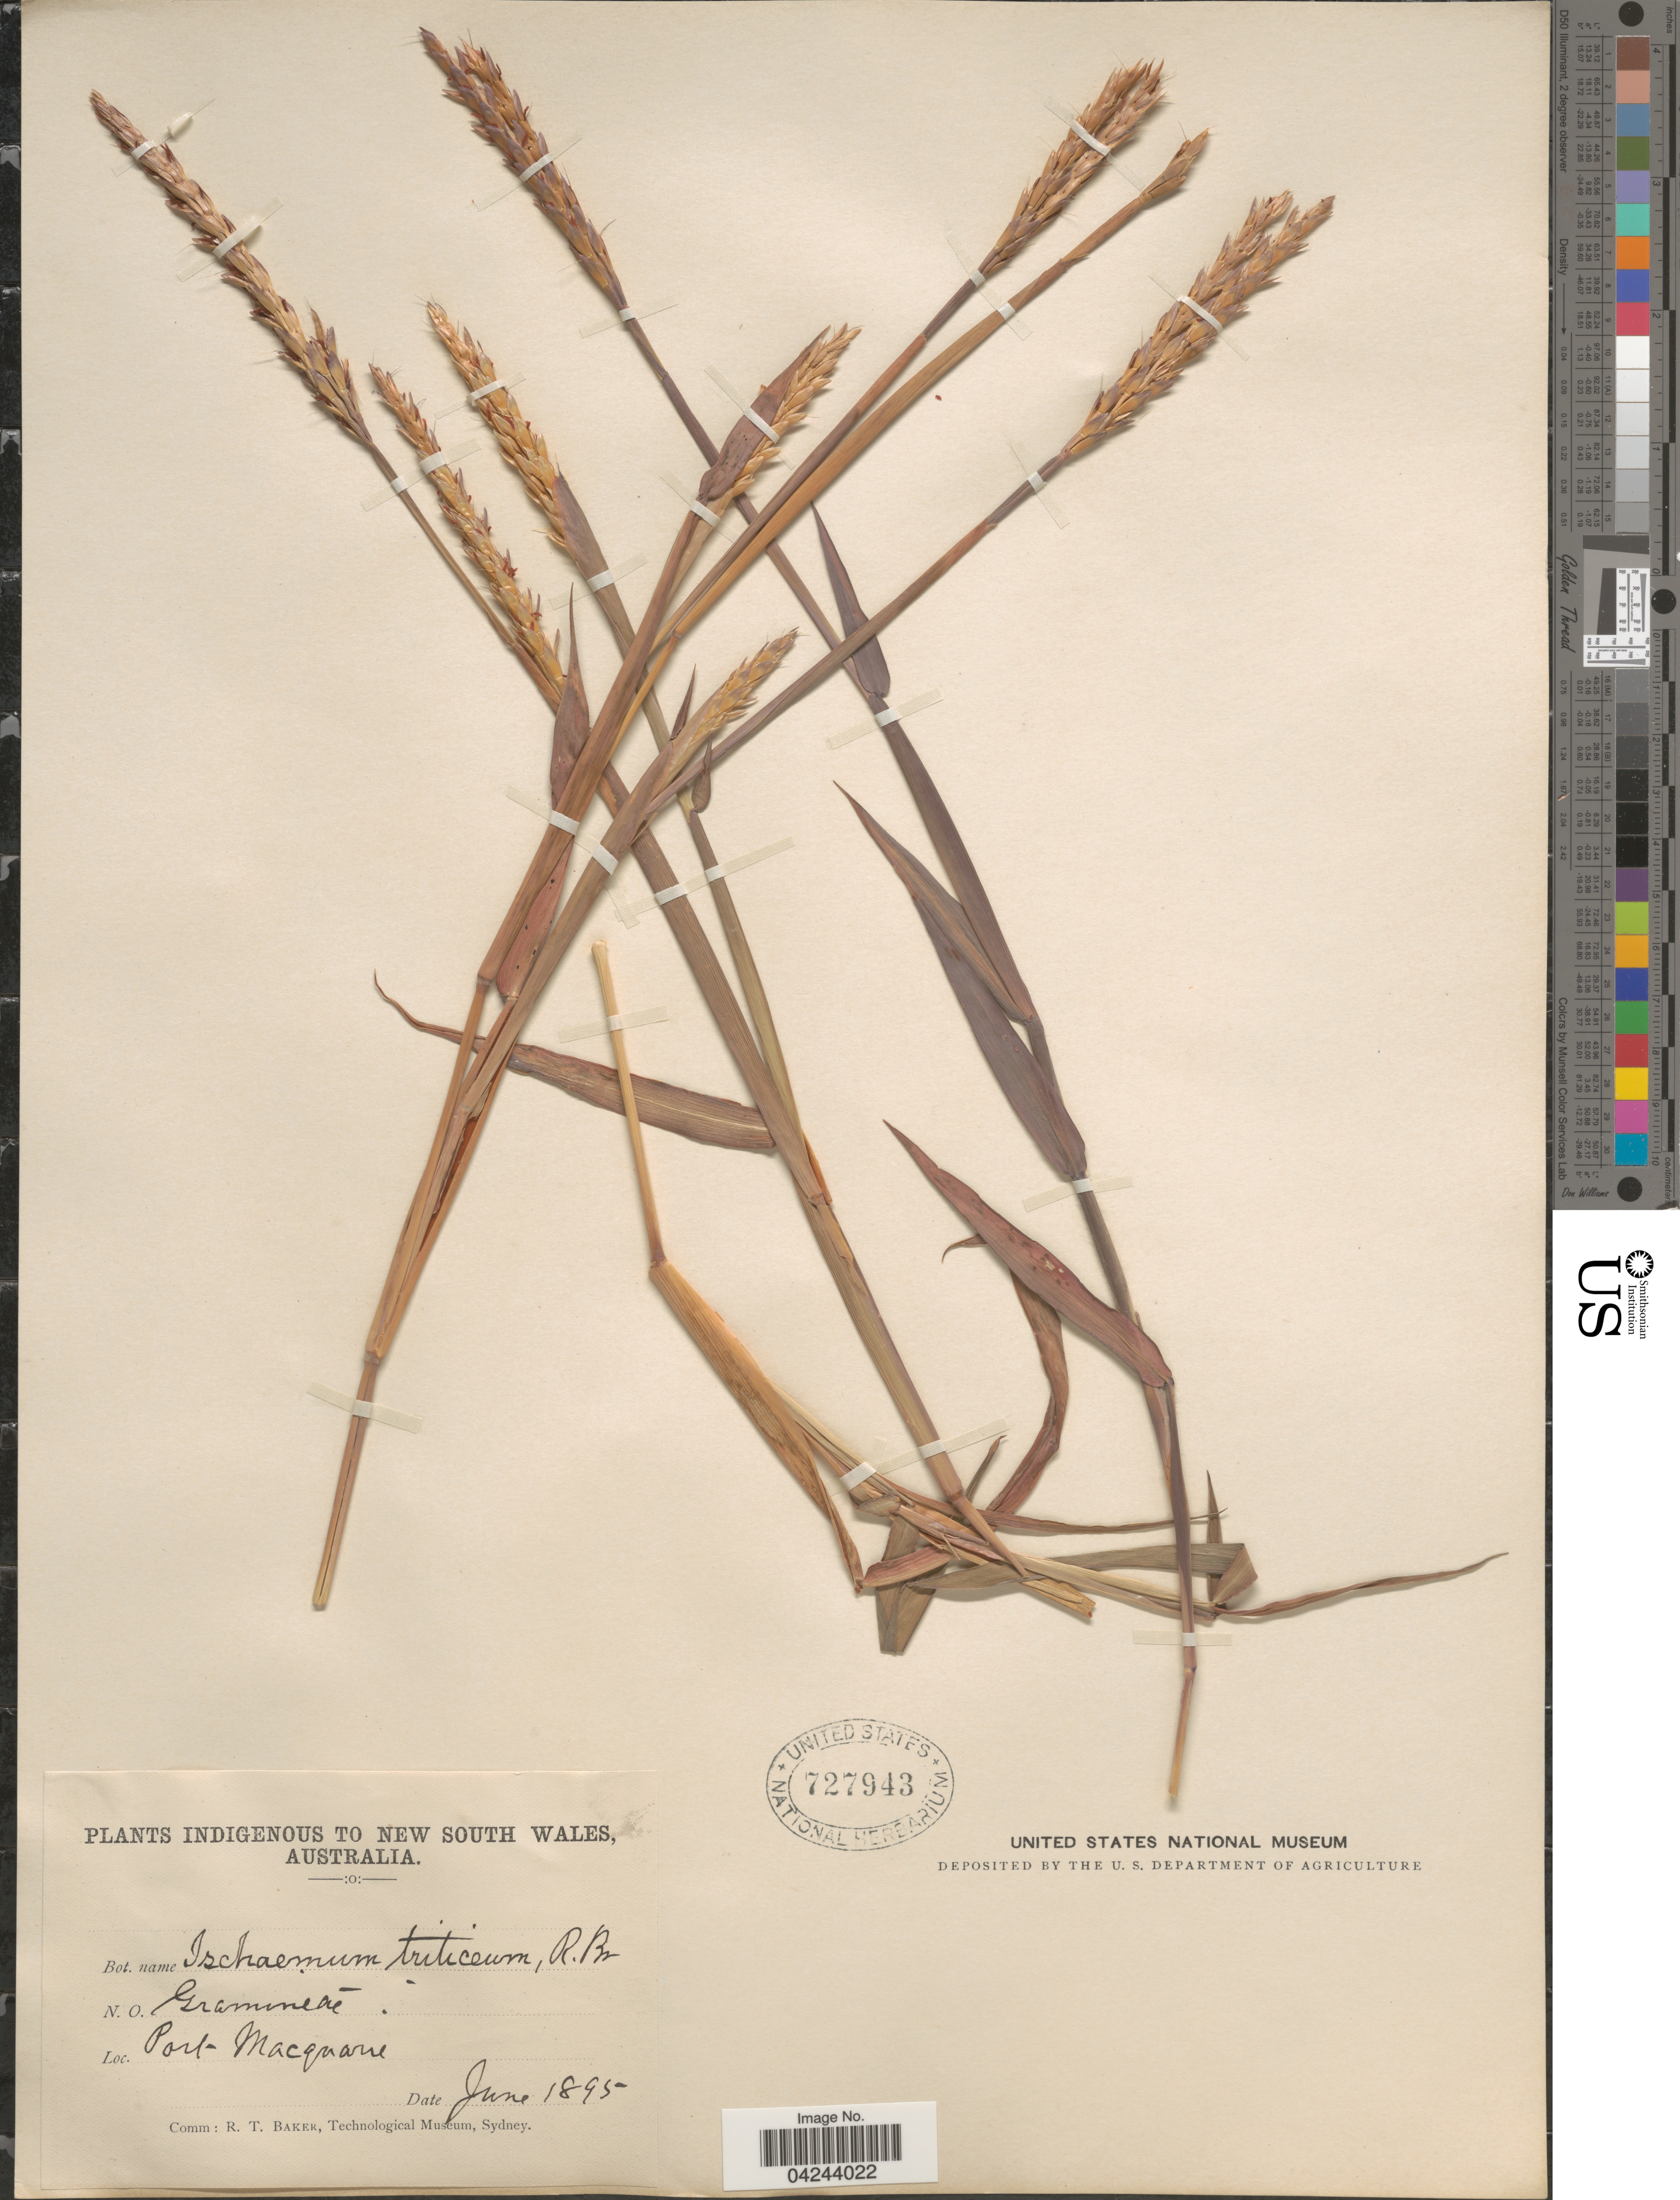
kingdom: Plantae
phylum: Tracheophyta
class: Liliopsida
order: Poales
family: Poaceae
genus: Ischaemum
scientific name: Ischaemum triticeum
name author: R. Br.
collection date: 1895-06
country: Australia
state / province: New South Wales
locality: Indigenous to New South Wales. Port Macquarie.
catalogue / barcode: US 727943